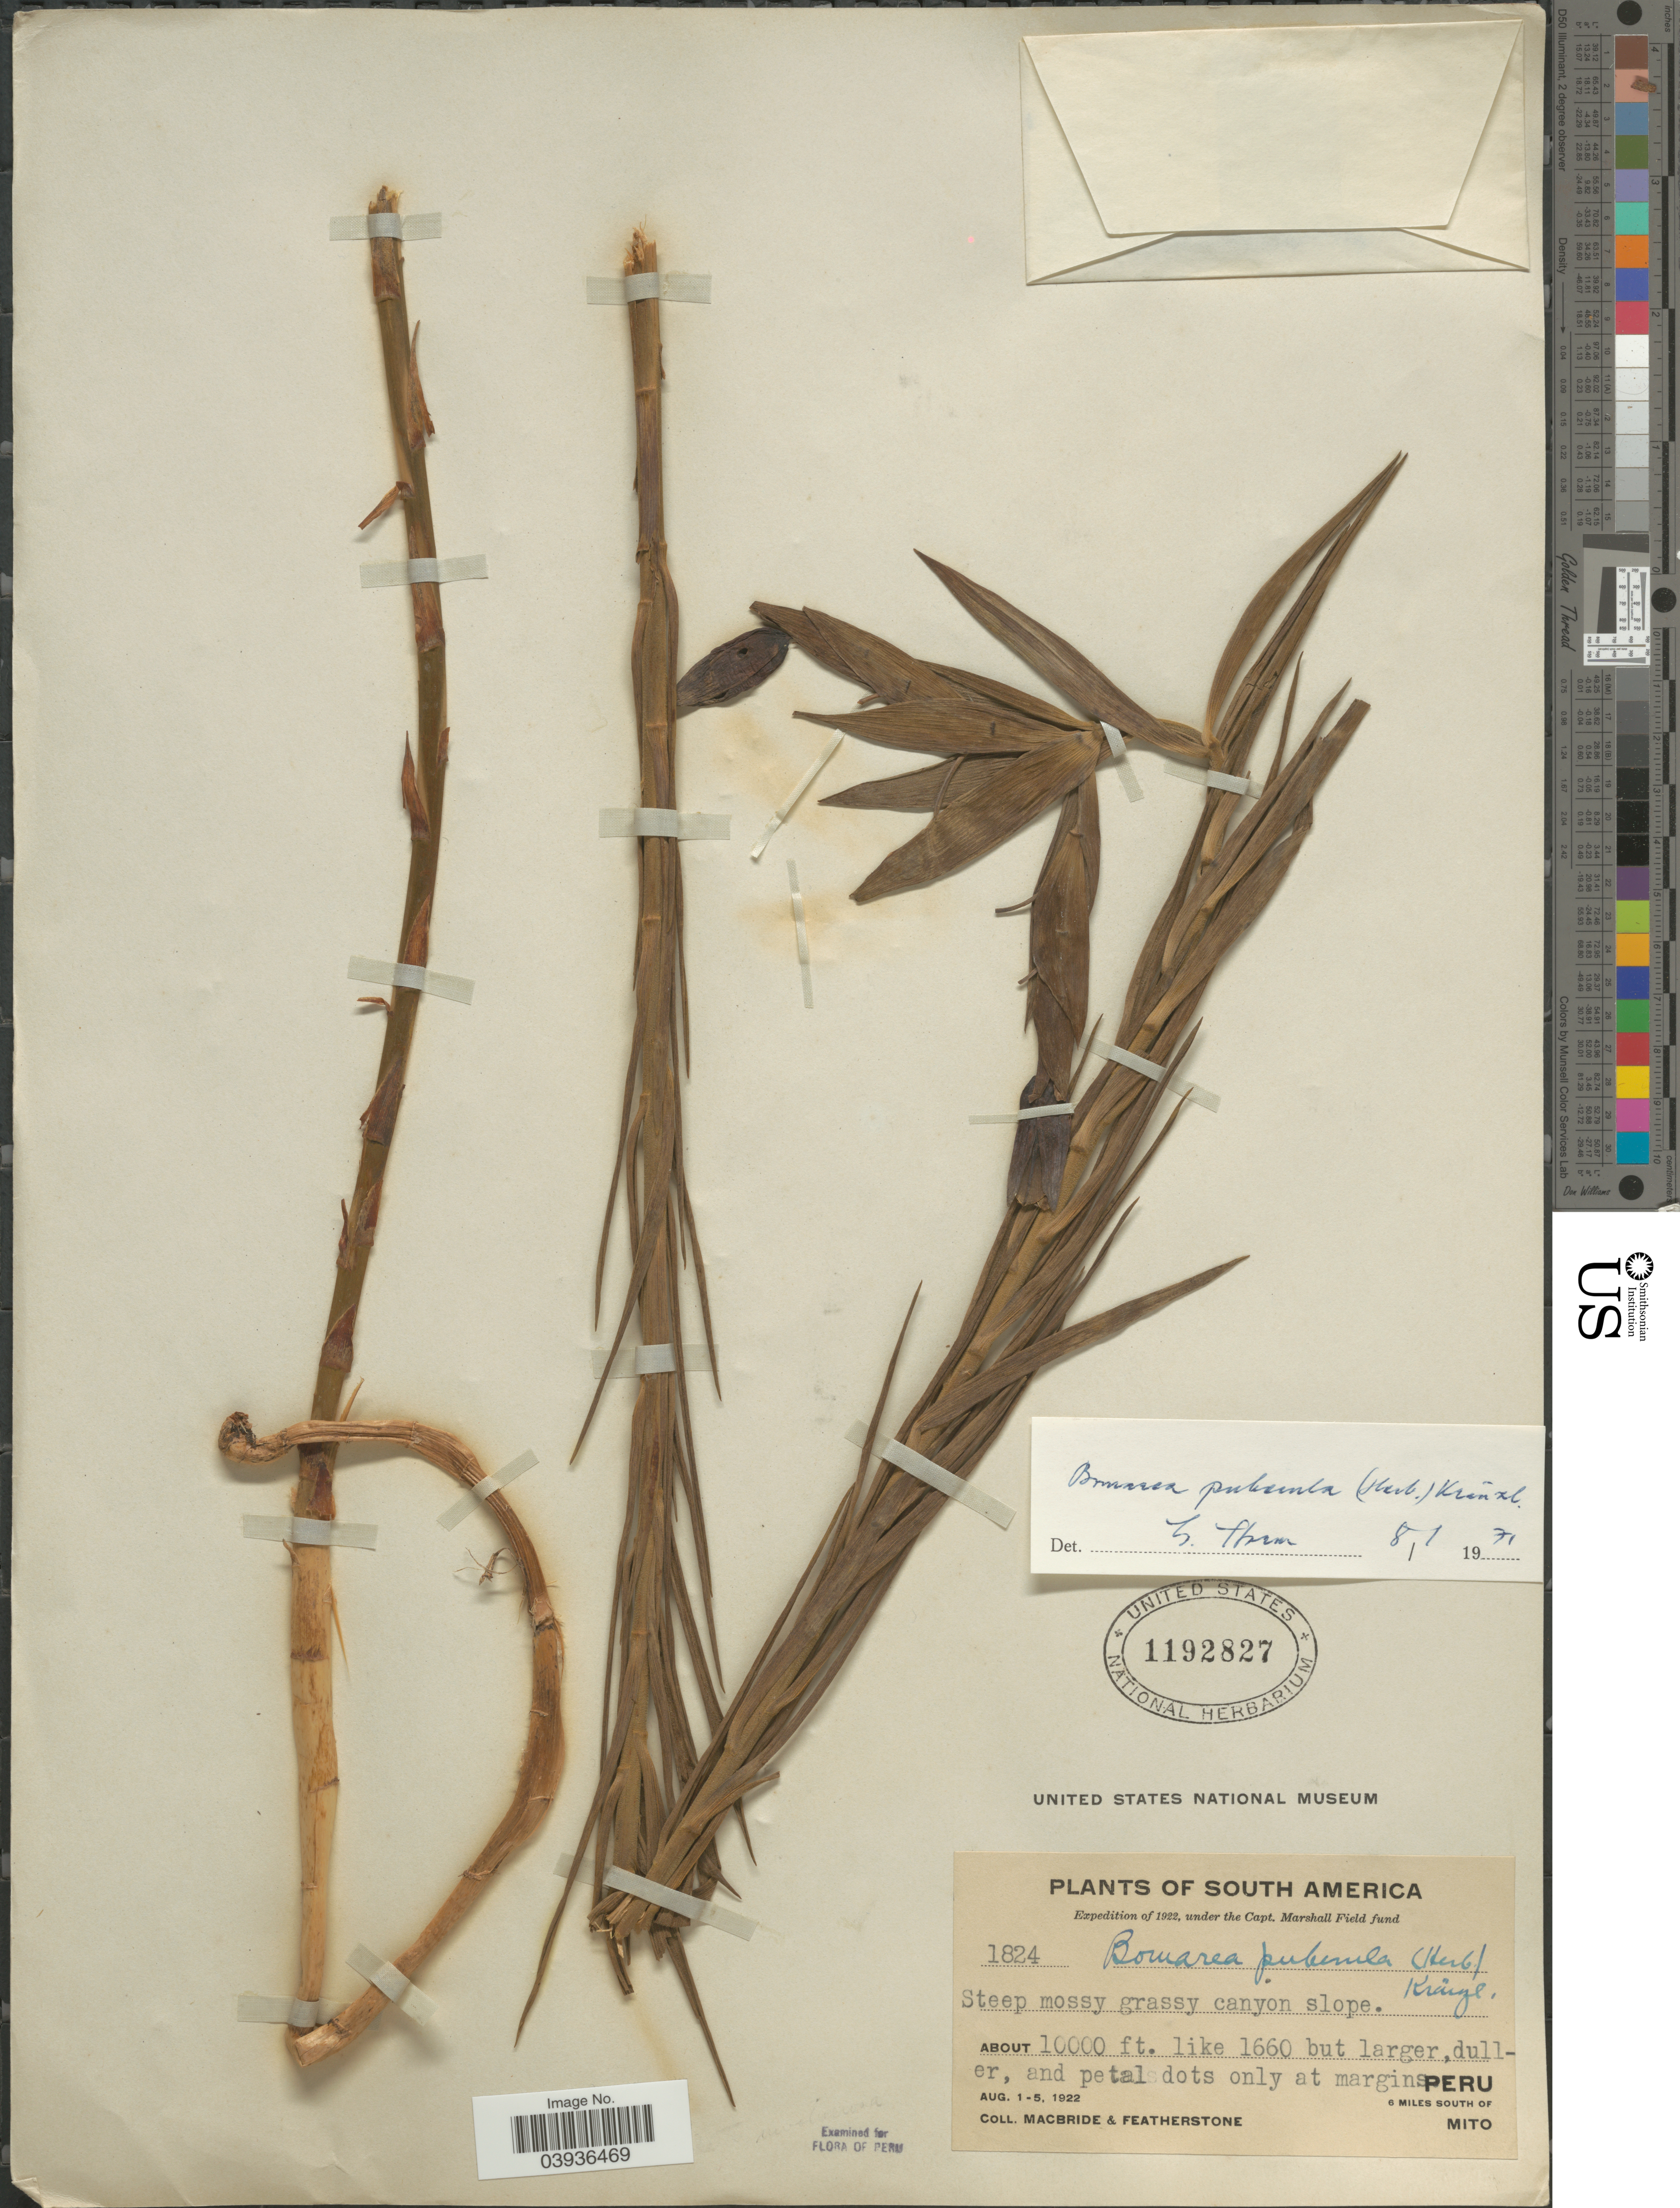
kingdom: Plantae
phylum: Tracheophyta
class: Liliopsida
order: Liliales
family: Alstroemeriaceae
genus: Bomarea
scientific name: Bomarea puberula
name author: (Herb.) Kraenzl. ex Perkins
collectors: Macbride, -- & -. Featherstone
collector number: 1824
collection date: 1922-08-01/1922-08-05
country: Peru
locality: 6 miles S of Mito.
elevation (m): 3048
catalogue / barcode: US 1192827